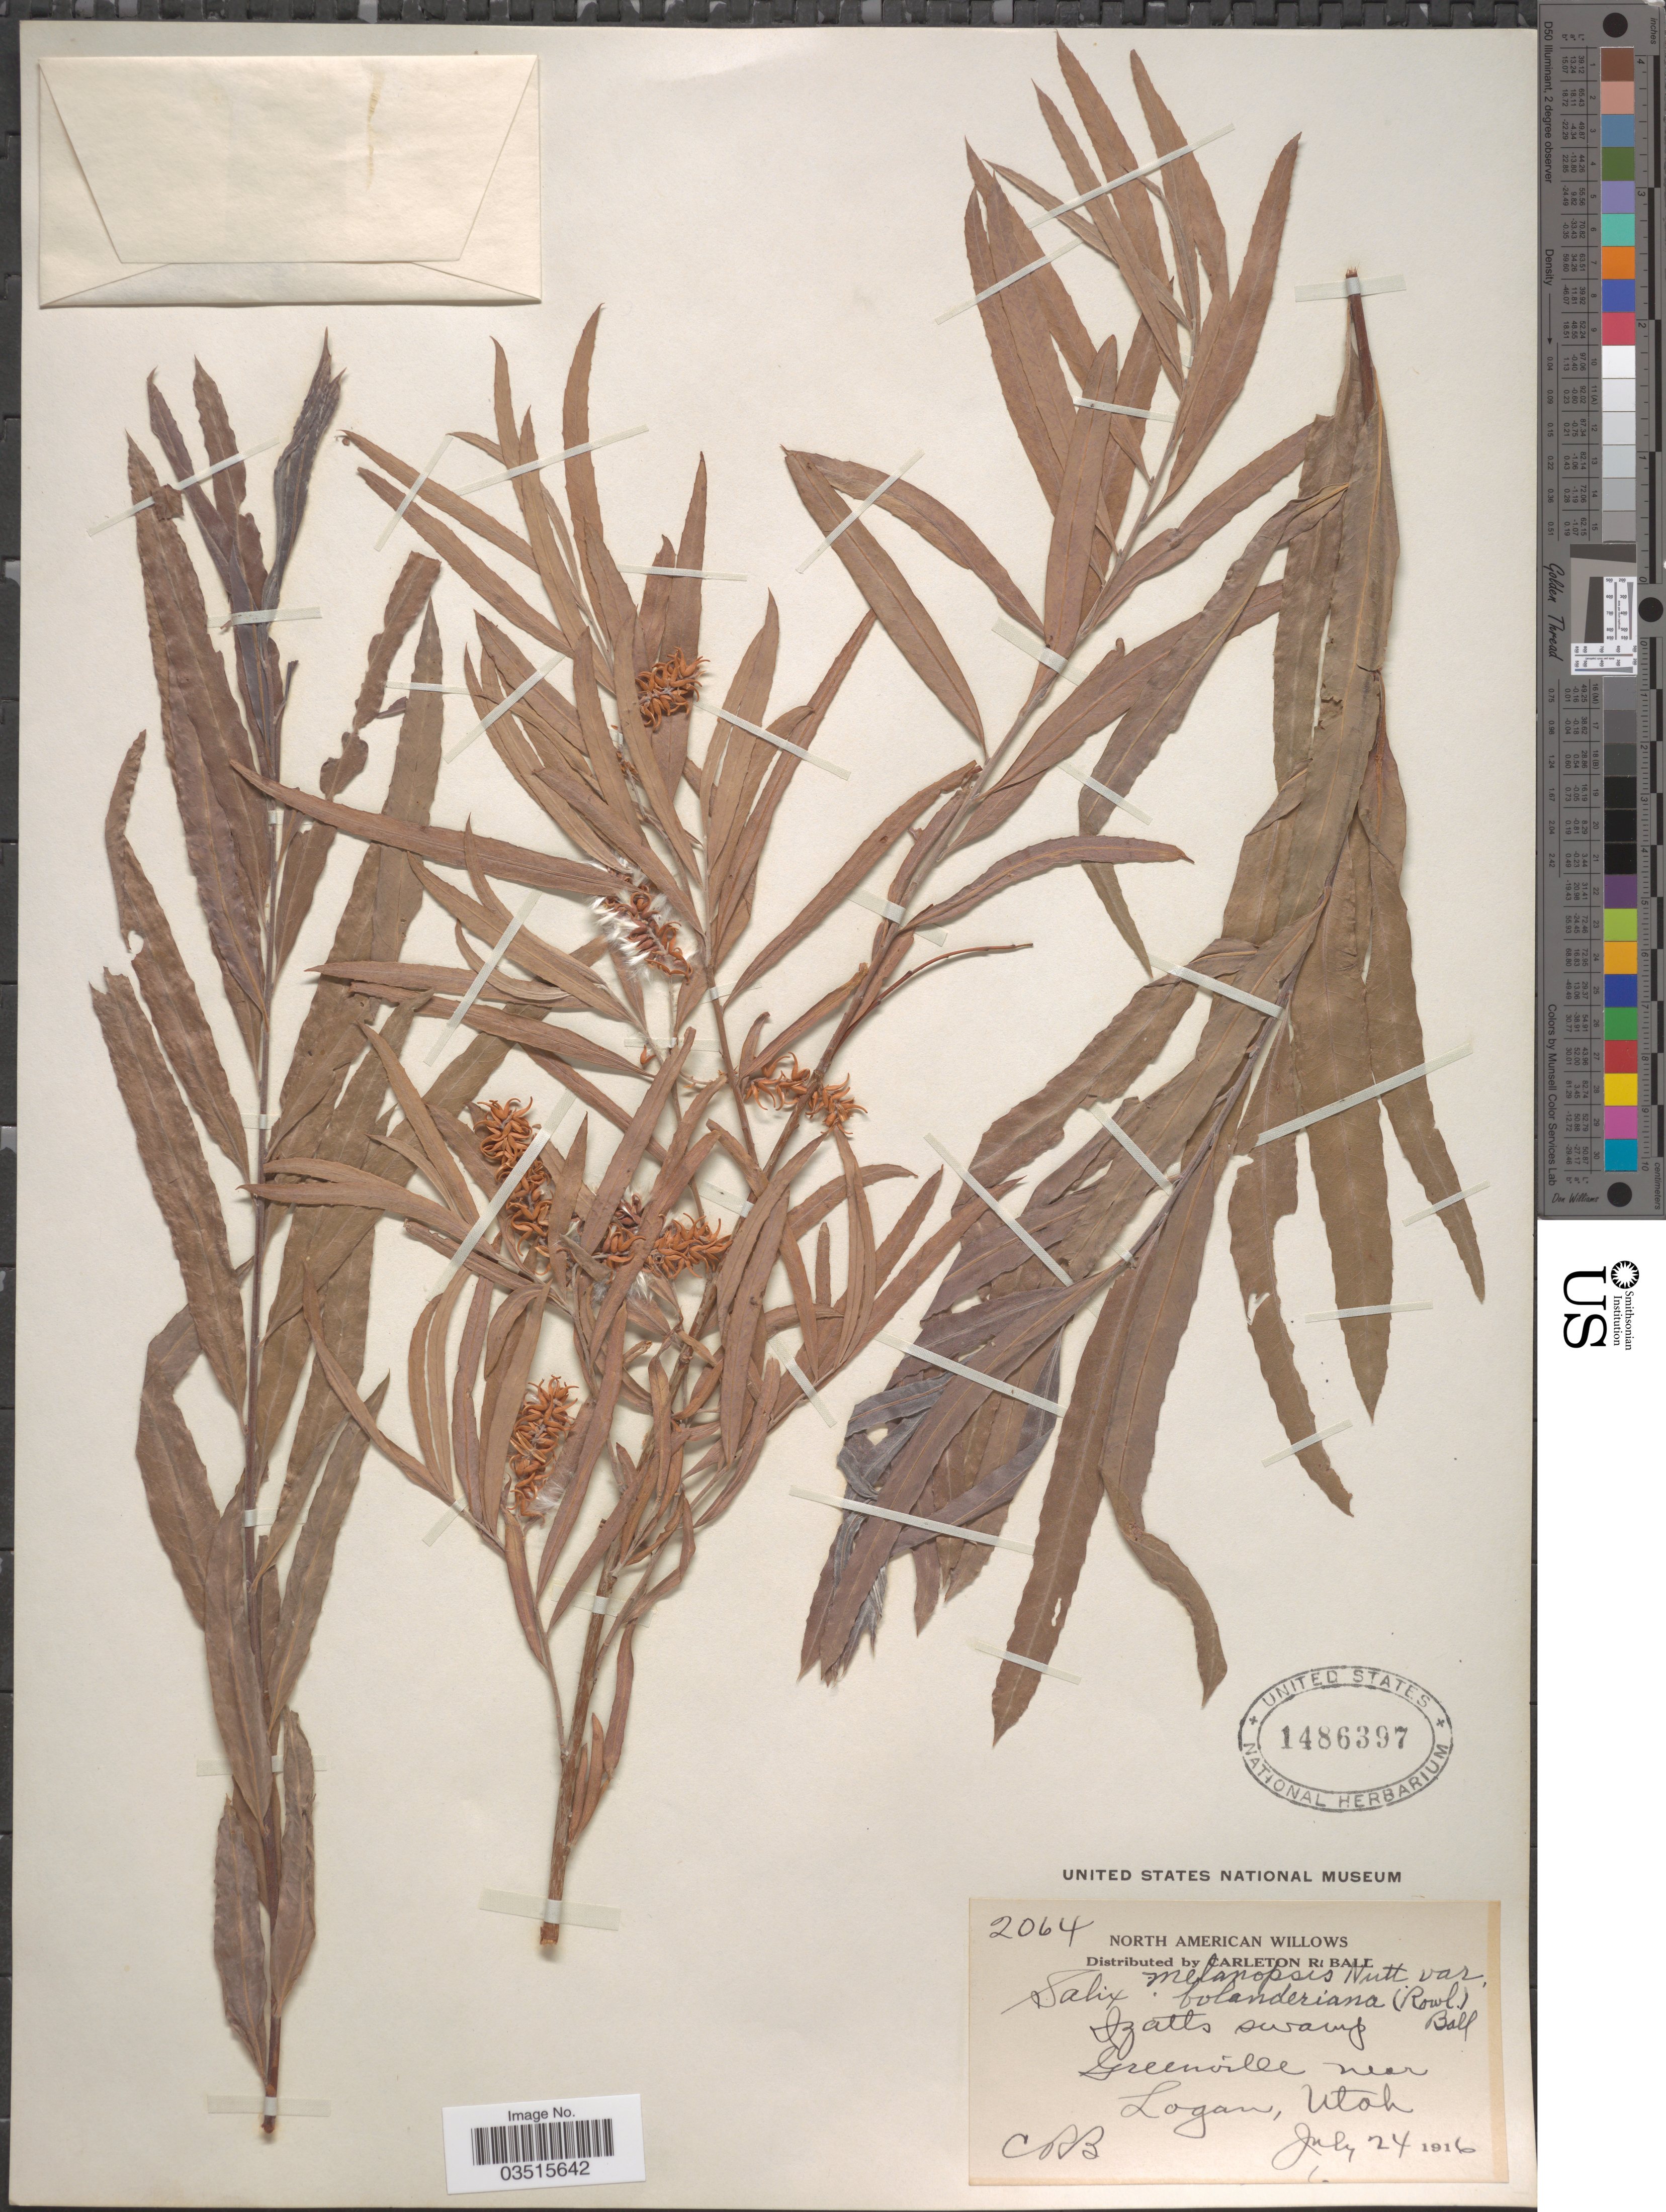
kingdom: Plantae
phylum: Tracheophyta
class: Magnoliopsida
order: Malpighiales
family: Salicaceae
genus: Salix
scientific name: Salix melanopsis var. bolanderiana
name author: (Rowlee) C.K. Schneid.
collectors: C. R. Ball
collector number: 2064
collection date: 1916-07-24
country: United States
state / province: Utah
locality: Izatts swamp. Greenville, near Logan.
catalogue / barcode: US 1486397